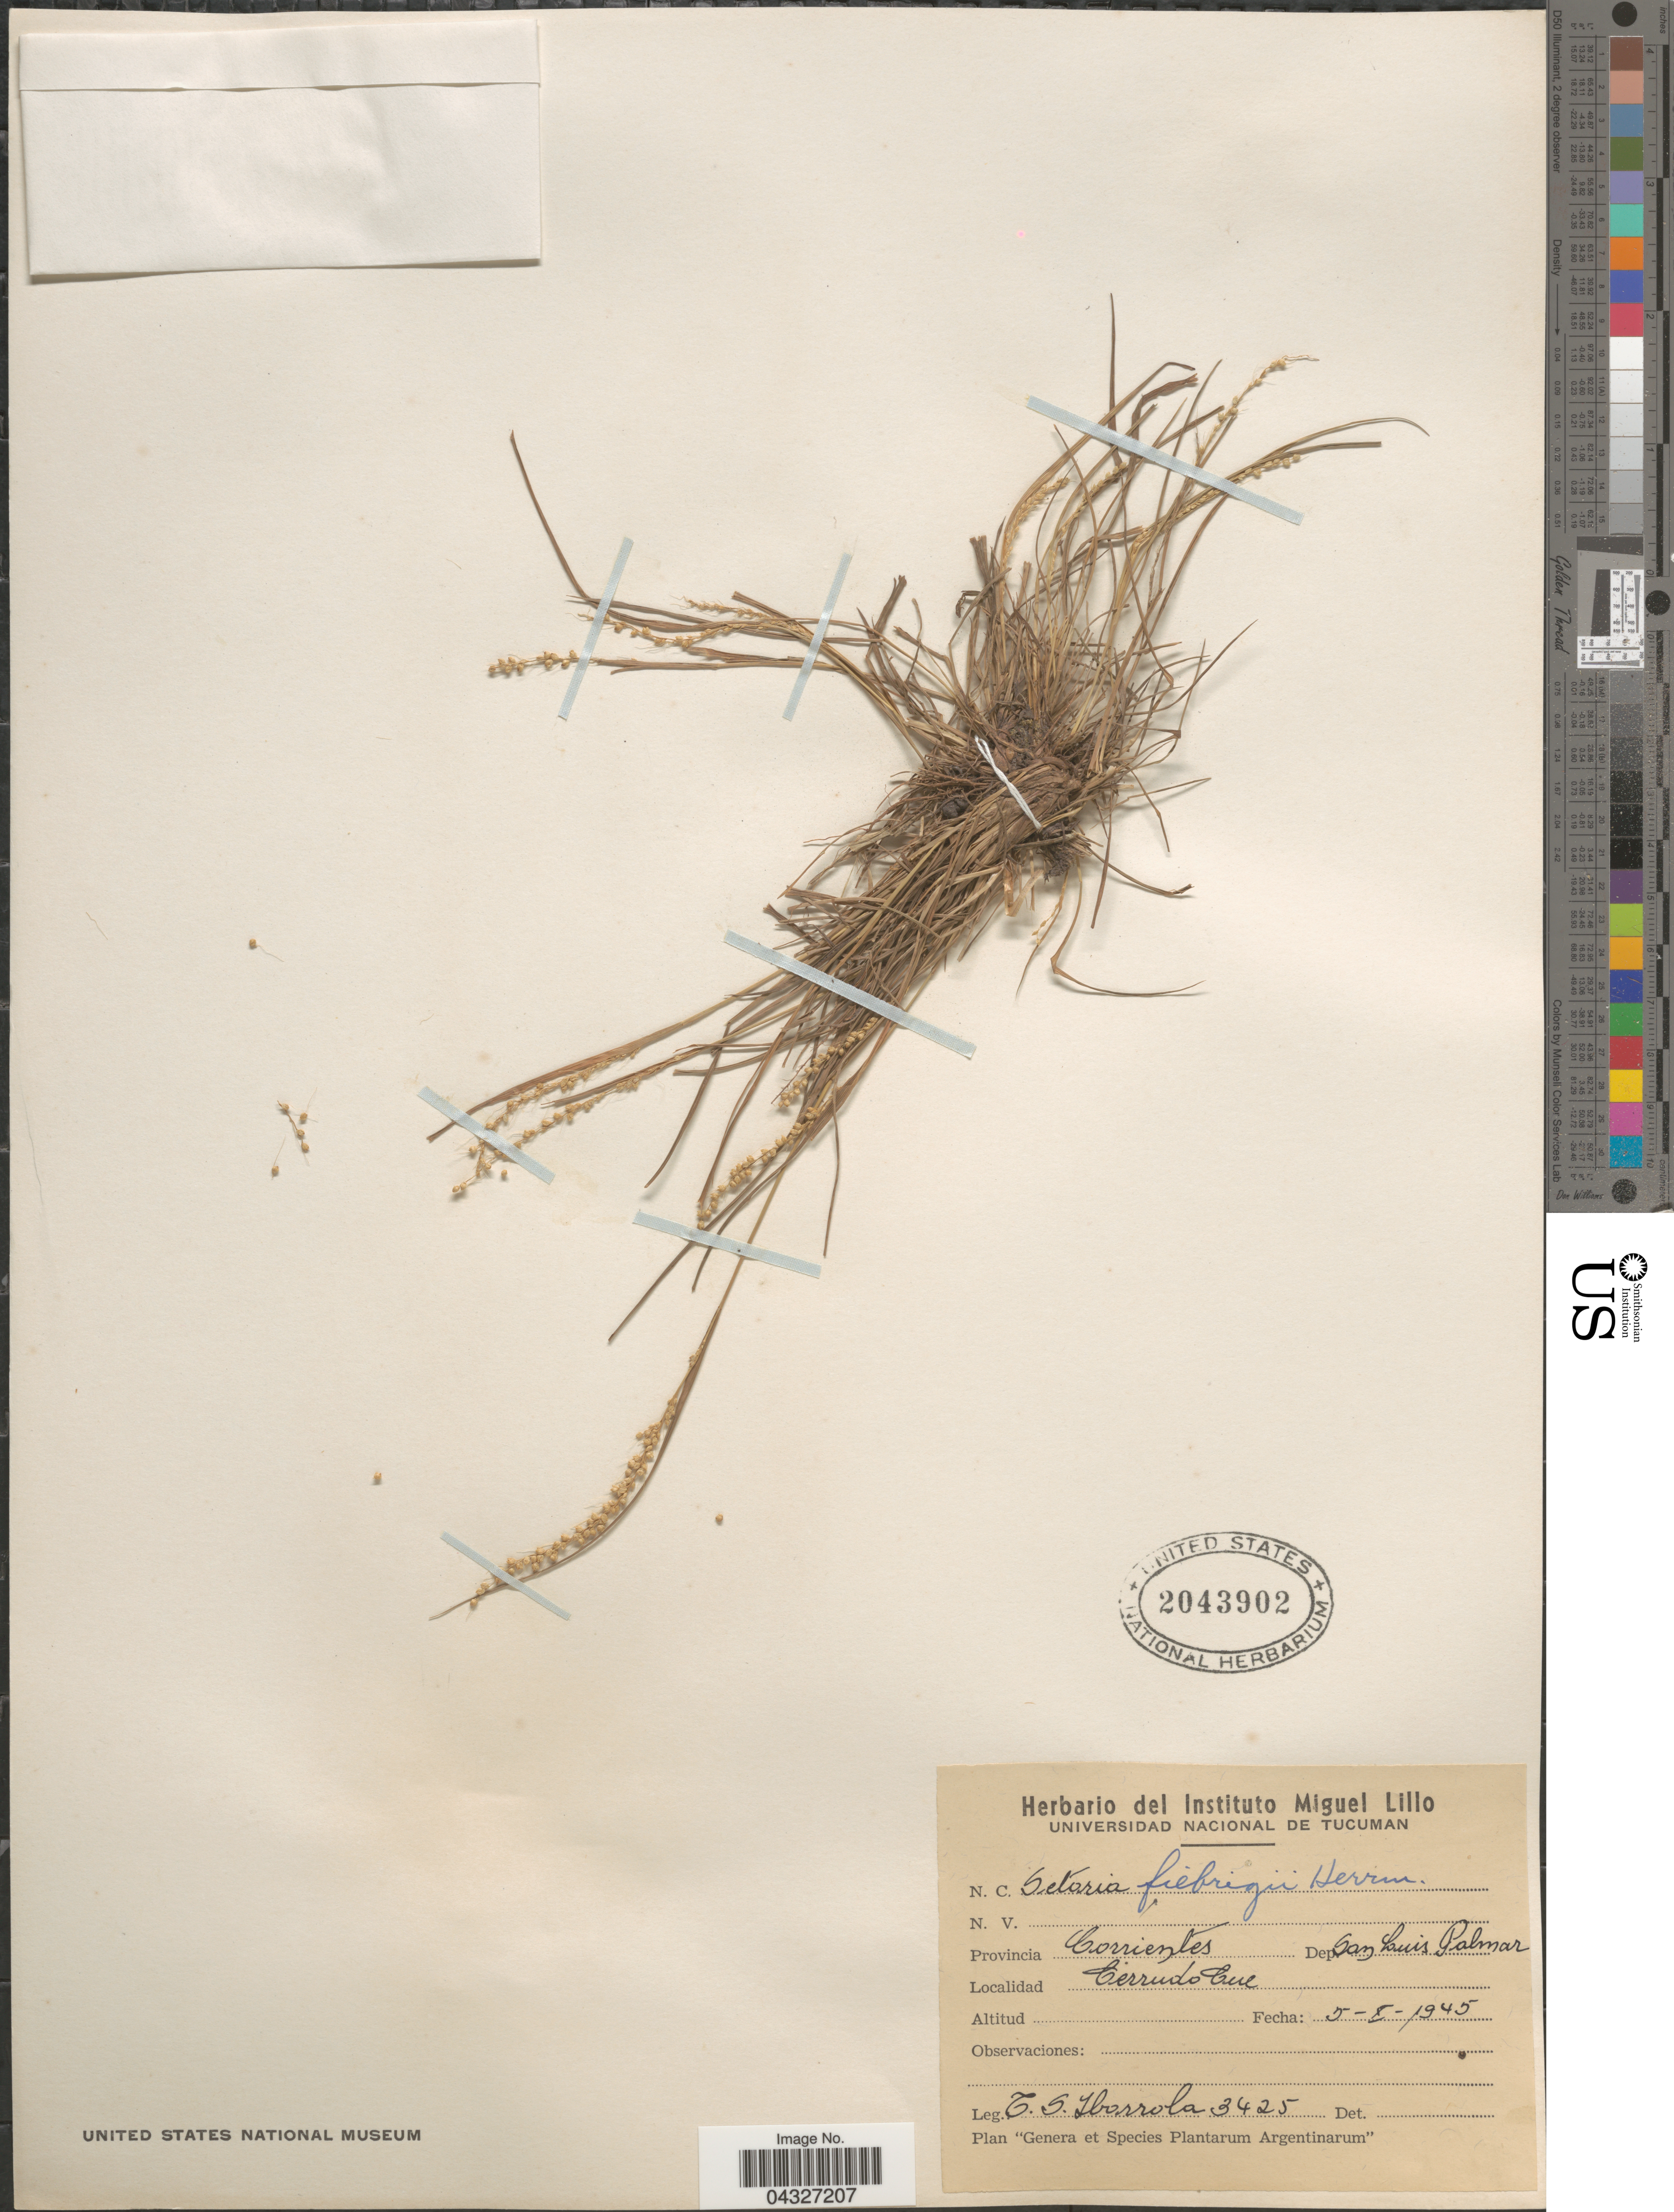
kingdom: Plantae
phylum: Tracheophyta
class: Liliopsida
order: Poales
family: Poaceae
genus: Setaria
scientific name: Setaria fiebrigii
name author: R.A.W. Herrm.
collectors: T. Ibarrola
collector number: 3425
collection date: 1945-10-05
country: Argentina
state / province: Corrientes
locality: Dep. San Luis Palmar. Cerrudo Cue.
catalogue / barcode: US 2043902